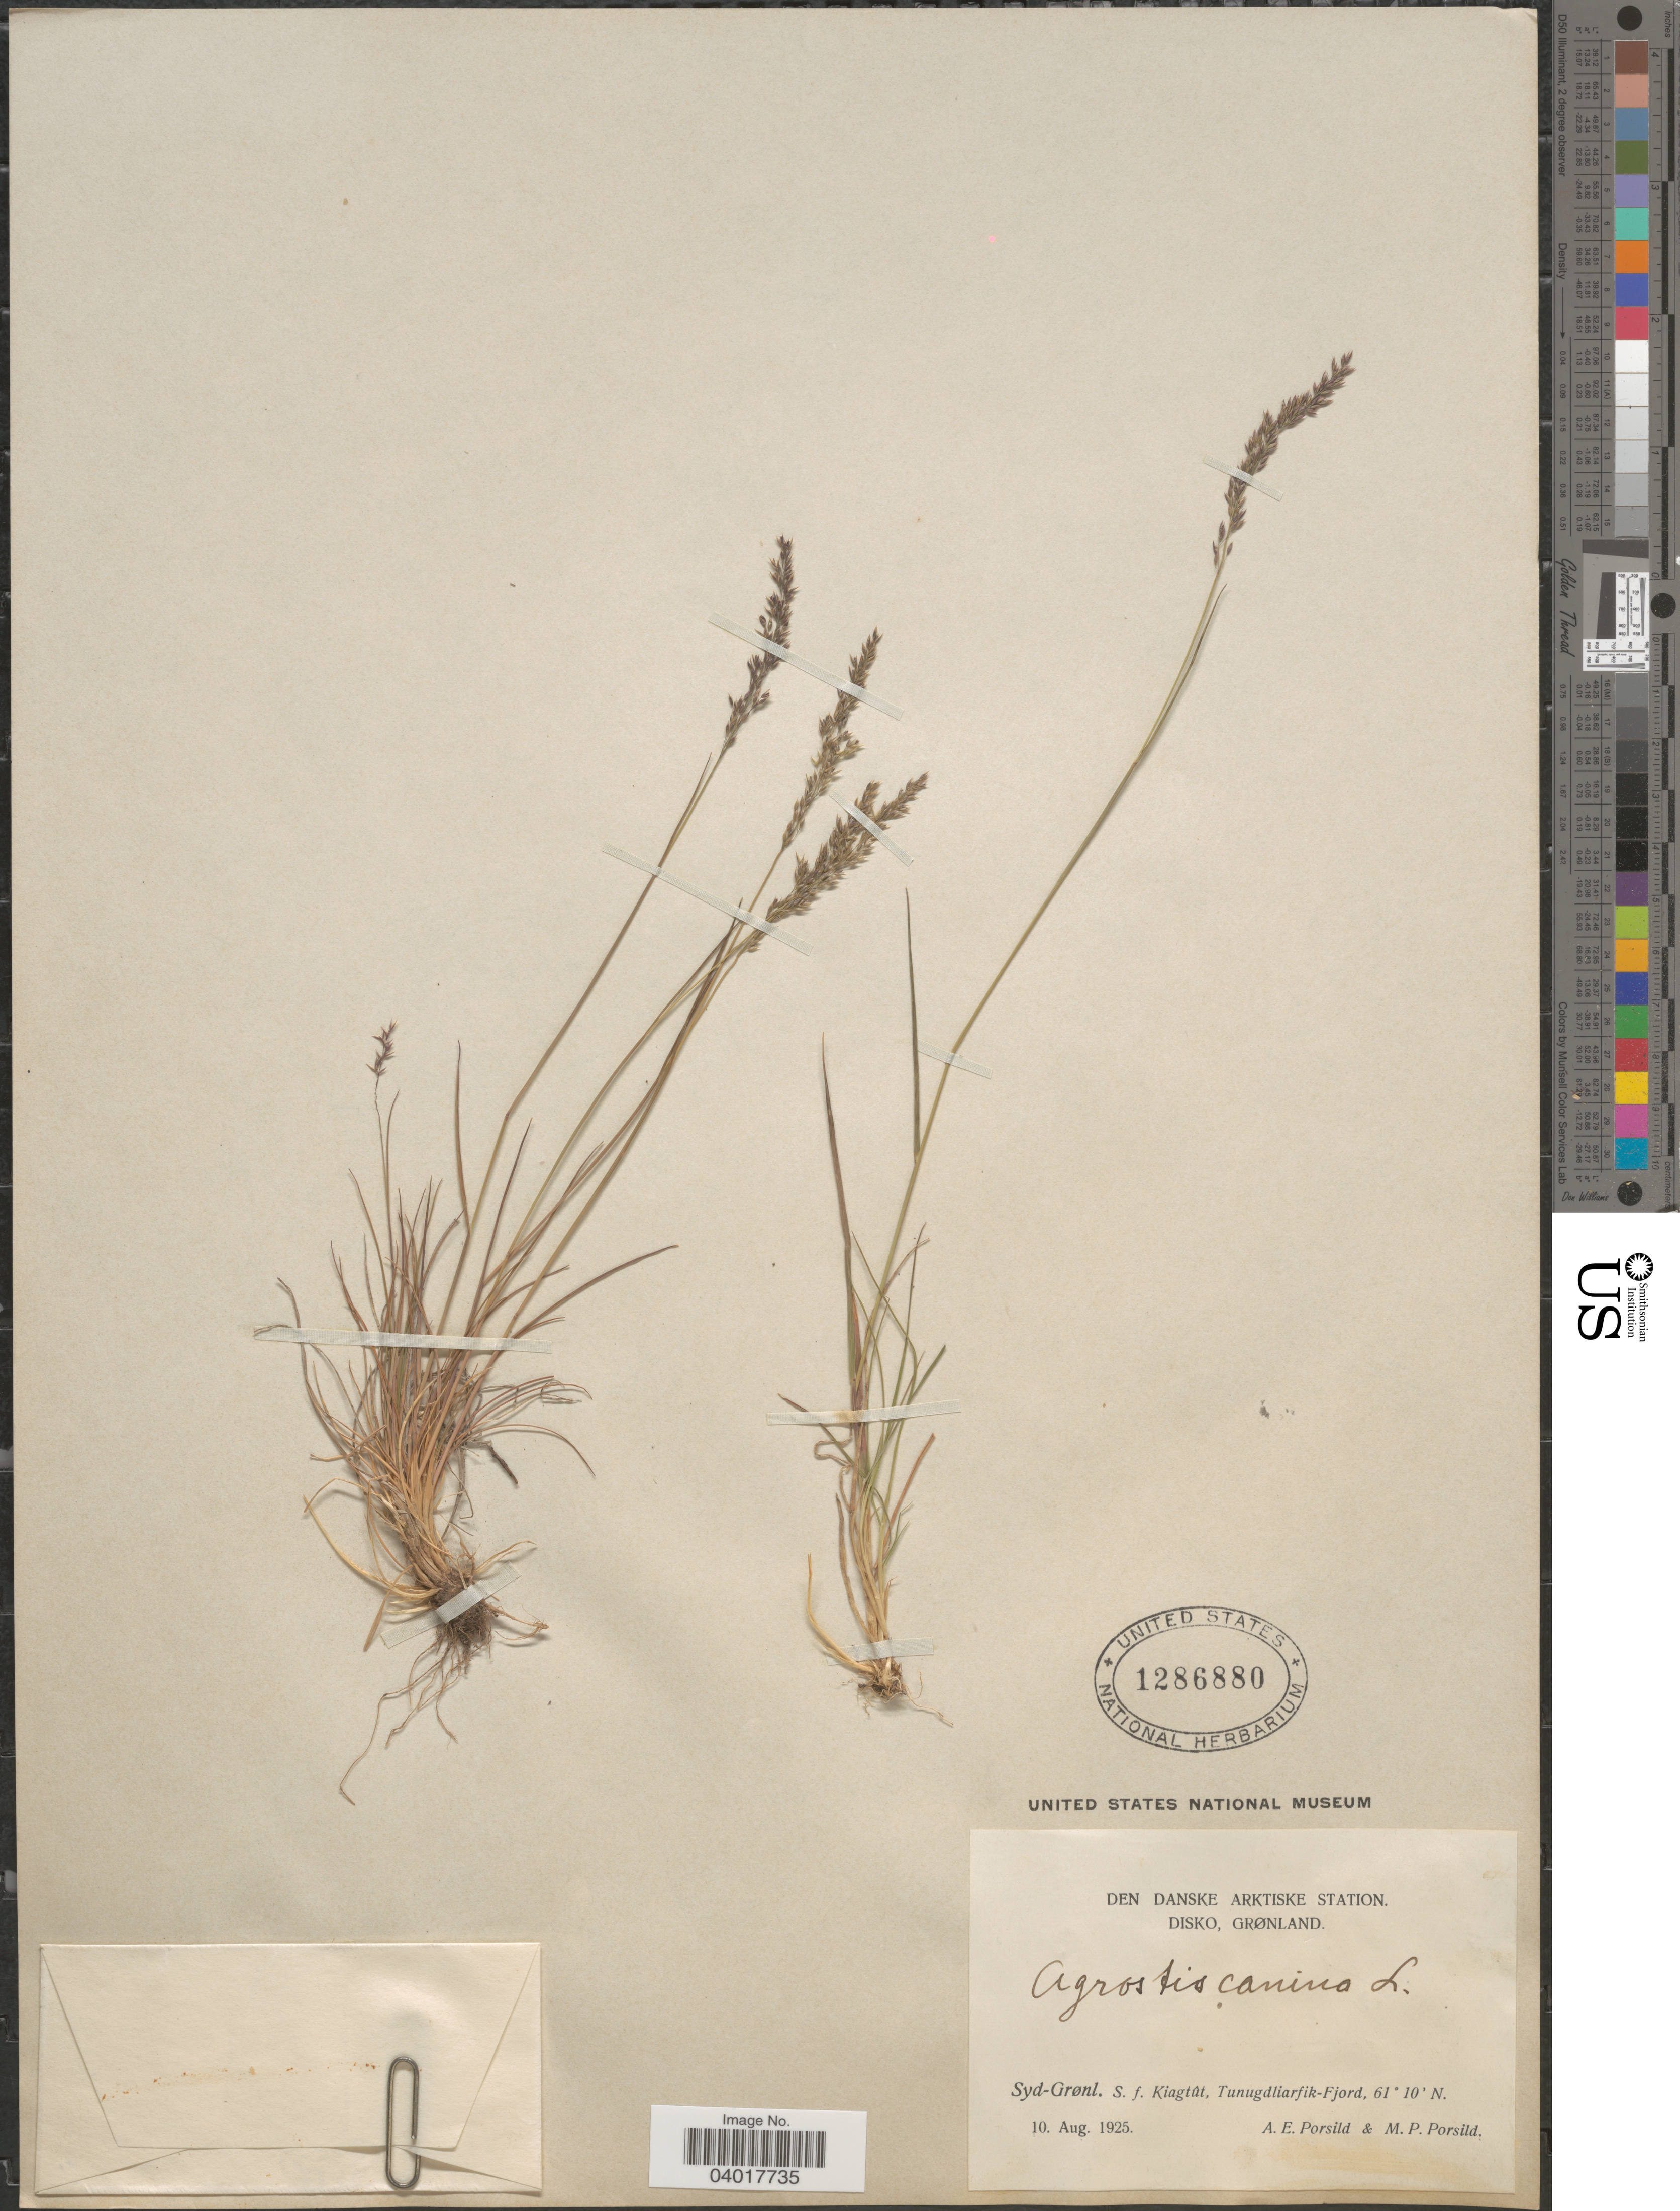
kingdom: Plantae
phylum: Tracheophyta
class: Liliopsida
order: Poales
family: Poaceae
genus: Agrostis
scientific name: Agrostis canina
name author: L.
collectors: A. E. Porsild & M. P. Porsild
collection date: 1925-08-10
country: Greenland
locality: Den Danske Arktiske Station. Disko, Grønland. Syd-Grønl. S. f. Kiagtût, Tunugdliarfik-Fjord.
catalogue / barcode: US 1286880